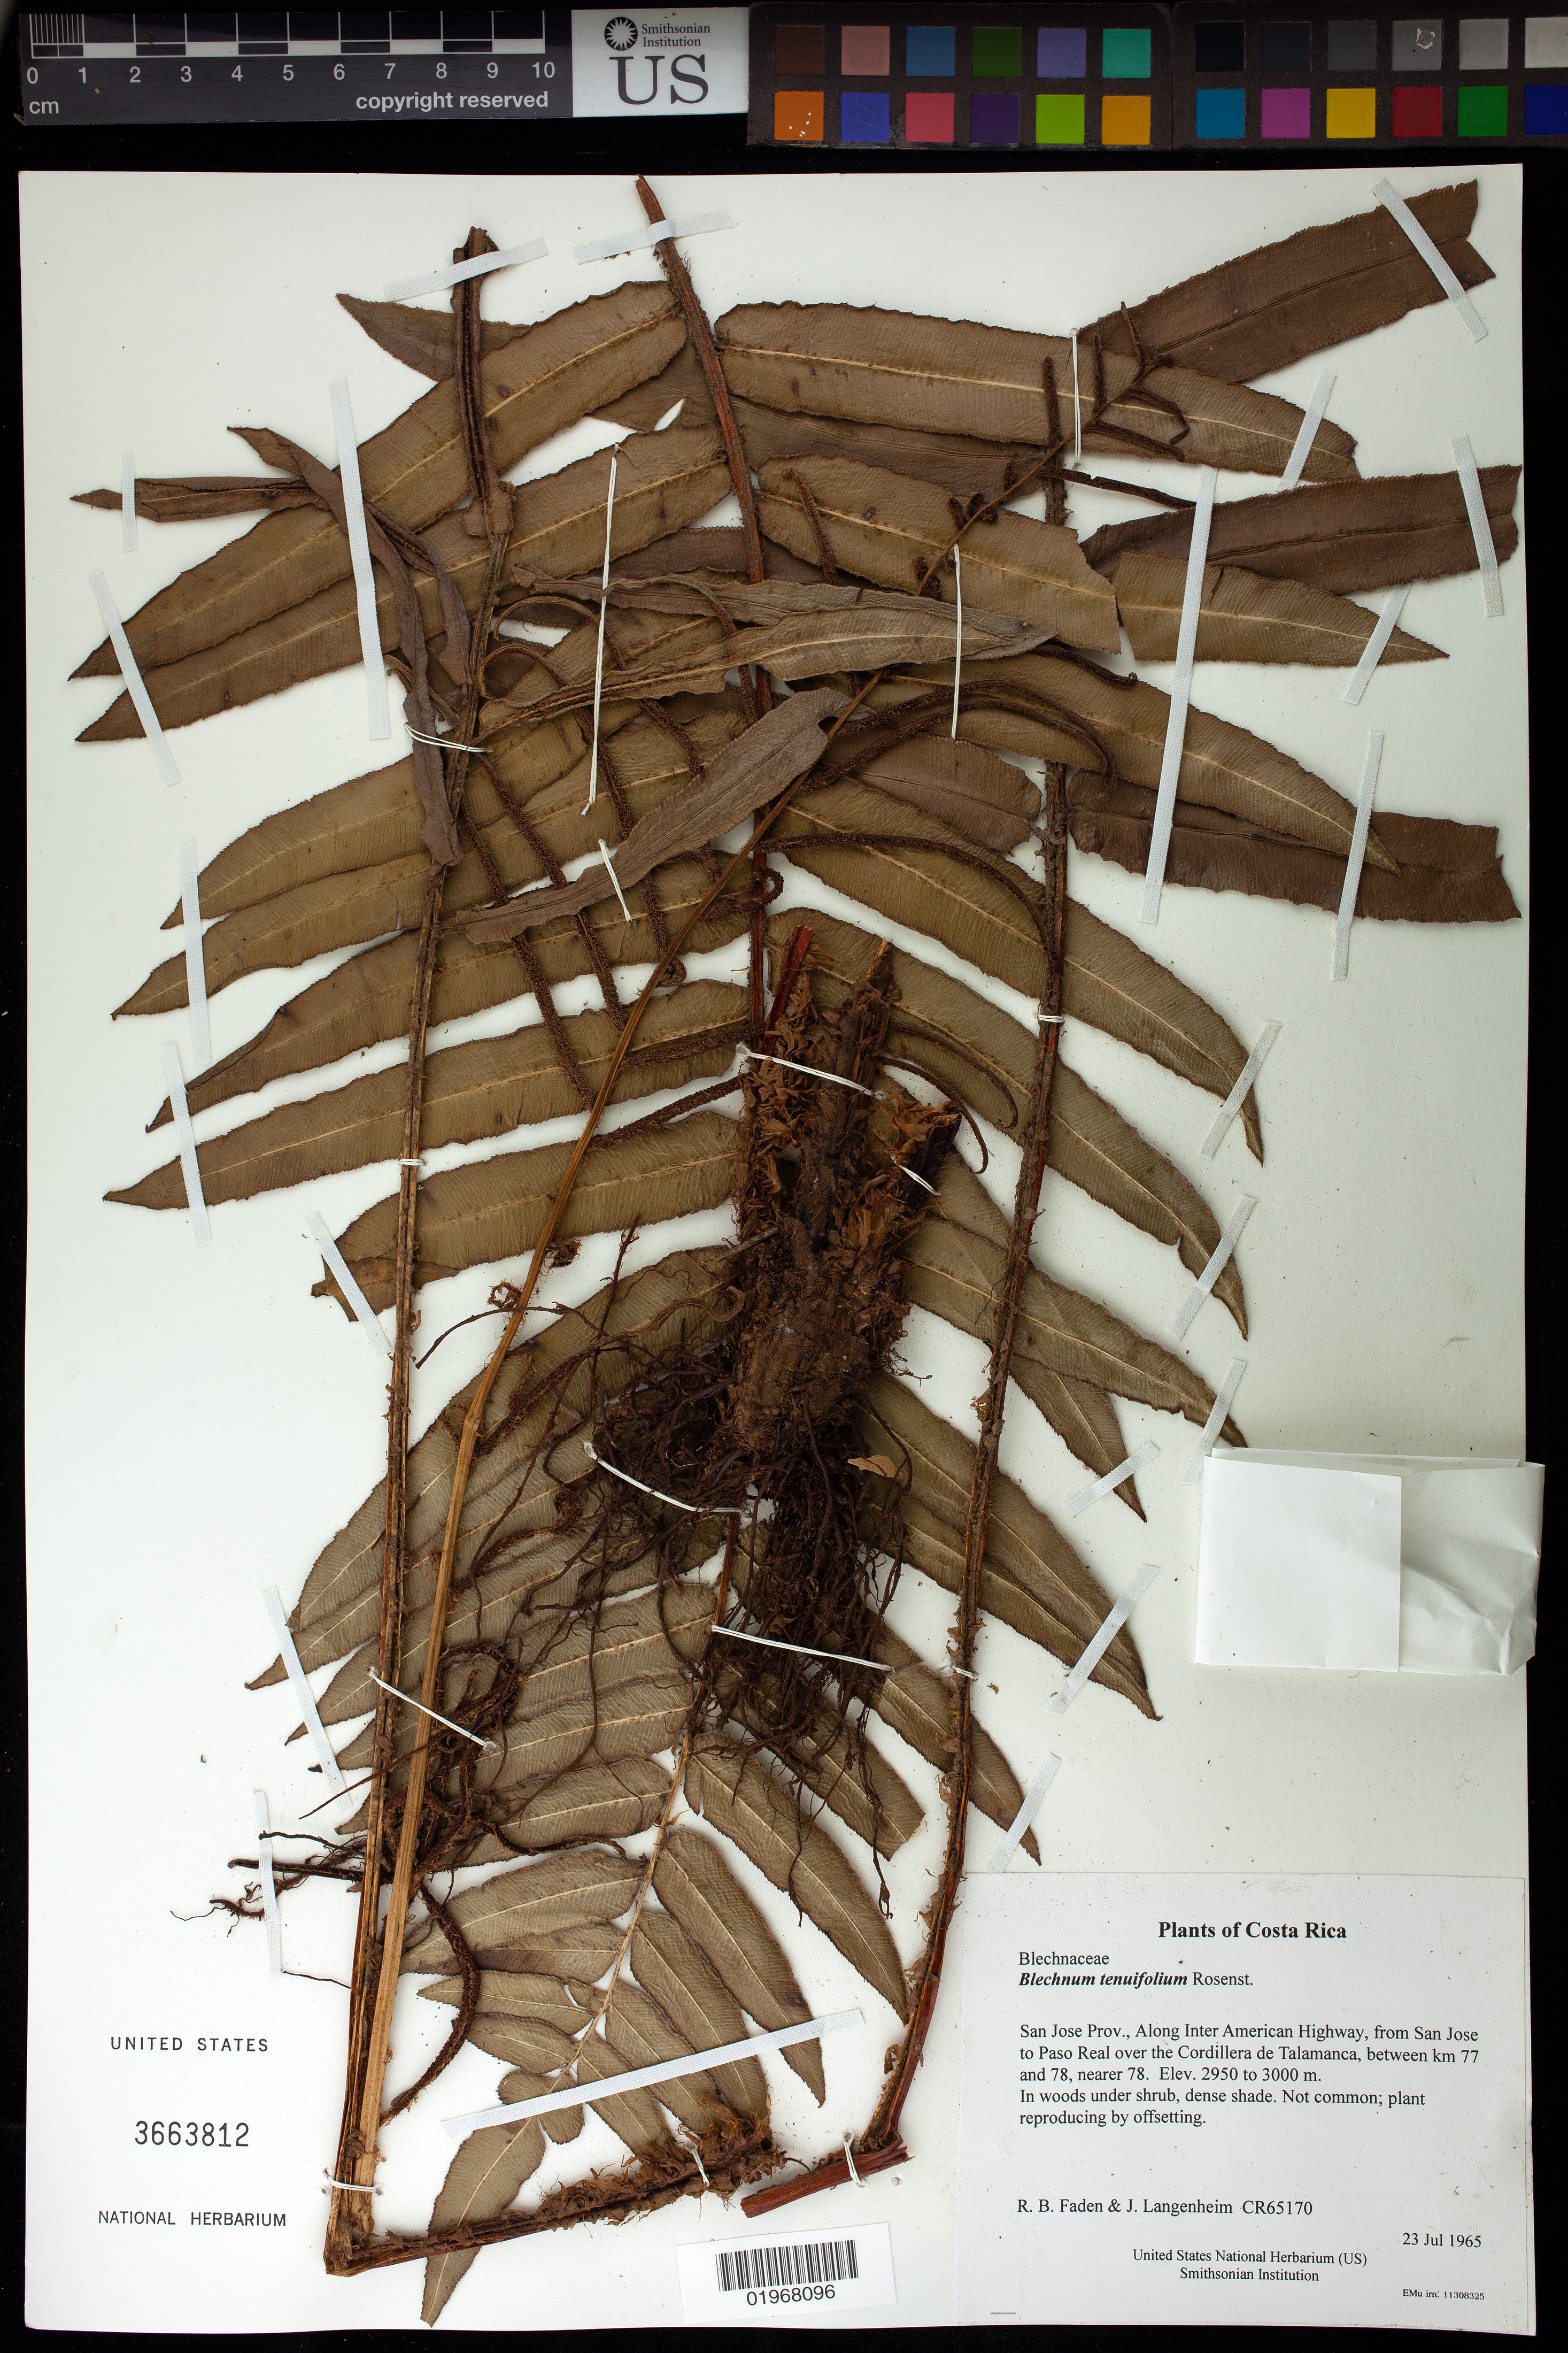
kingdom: Plantae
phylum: Tracheophyta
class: Polypodiopsida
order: Polypodiales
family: Blechnaceae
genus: Blechnum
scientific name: Blechnum viviparum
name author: (Broadh.) C. Chr.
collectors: R. B. Faden & J. Langenheim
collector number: CR65170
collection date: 1965-07-23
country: Costa Rica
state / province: San Jose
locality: Along Inter American Highway, from San Jose to Paso Real over the Cordillera de Talamanca, between km 77 and 78, nearer 78.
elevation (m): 2950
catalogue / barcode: US 3663812